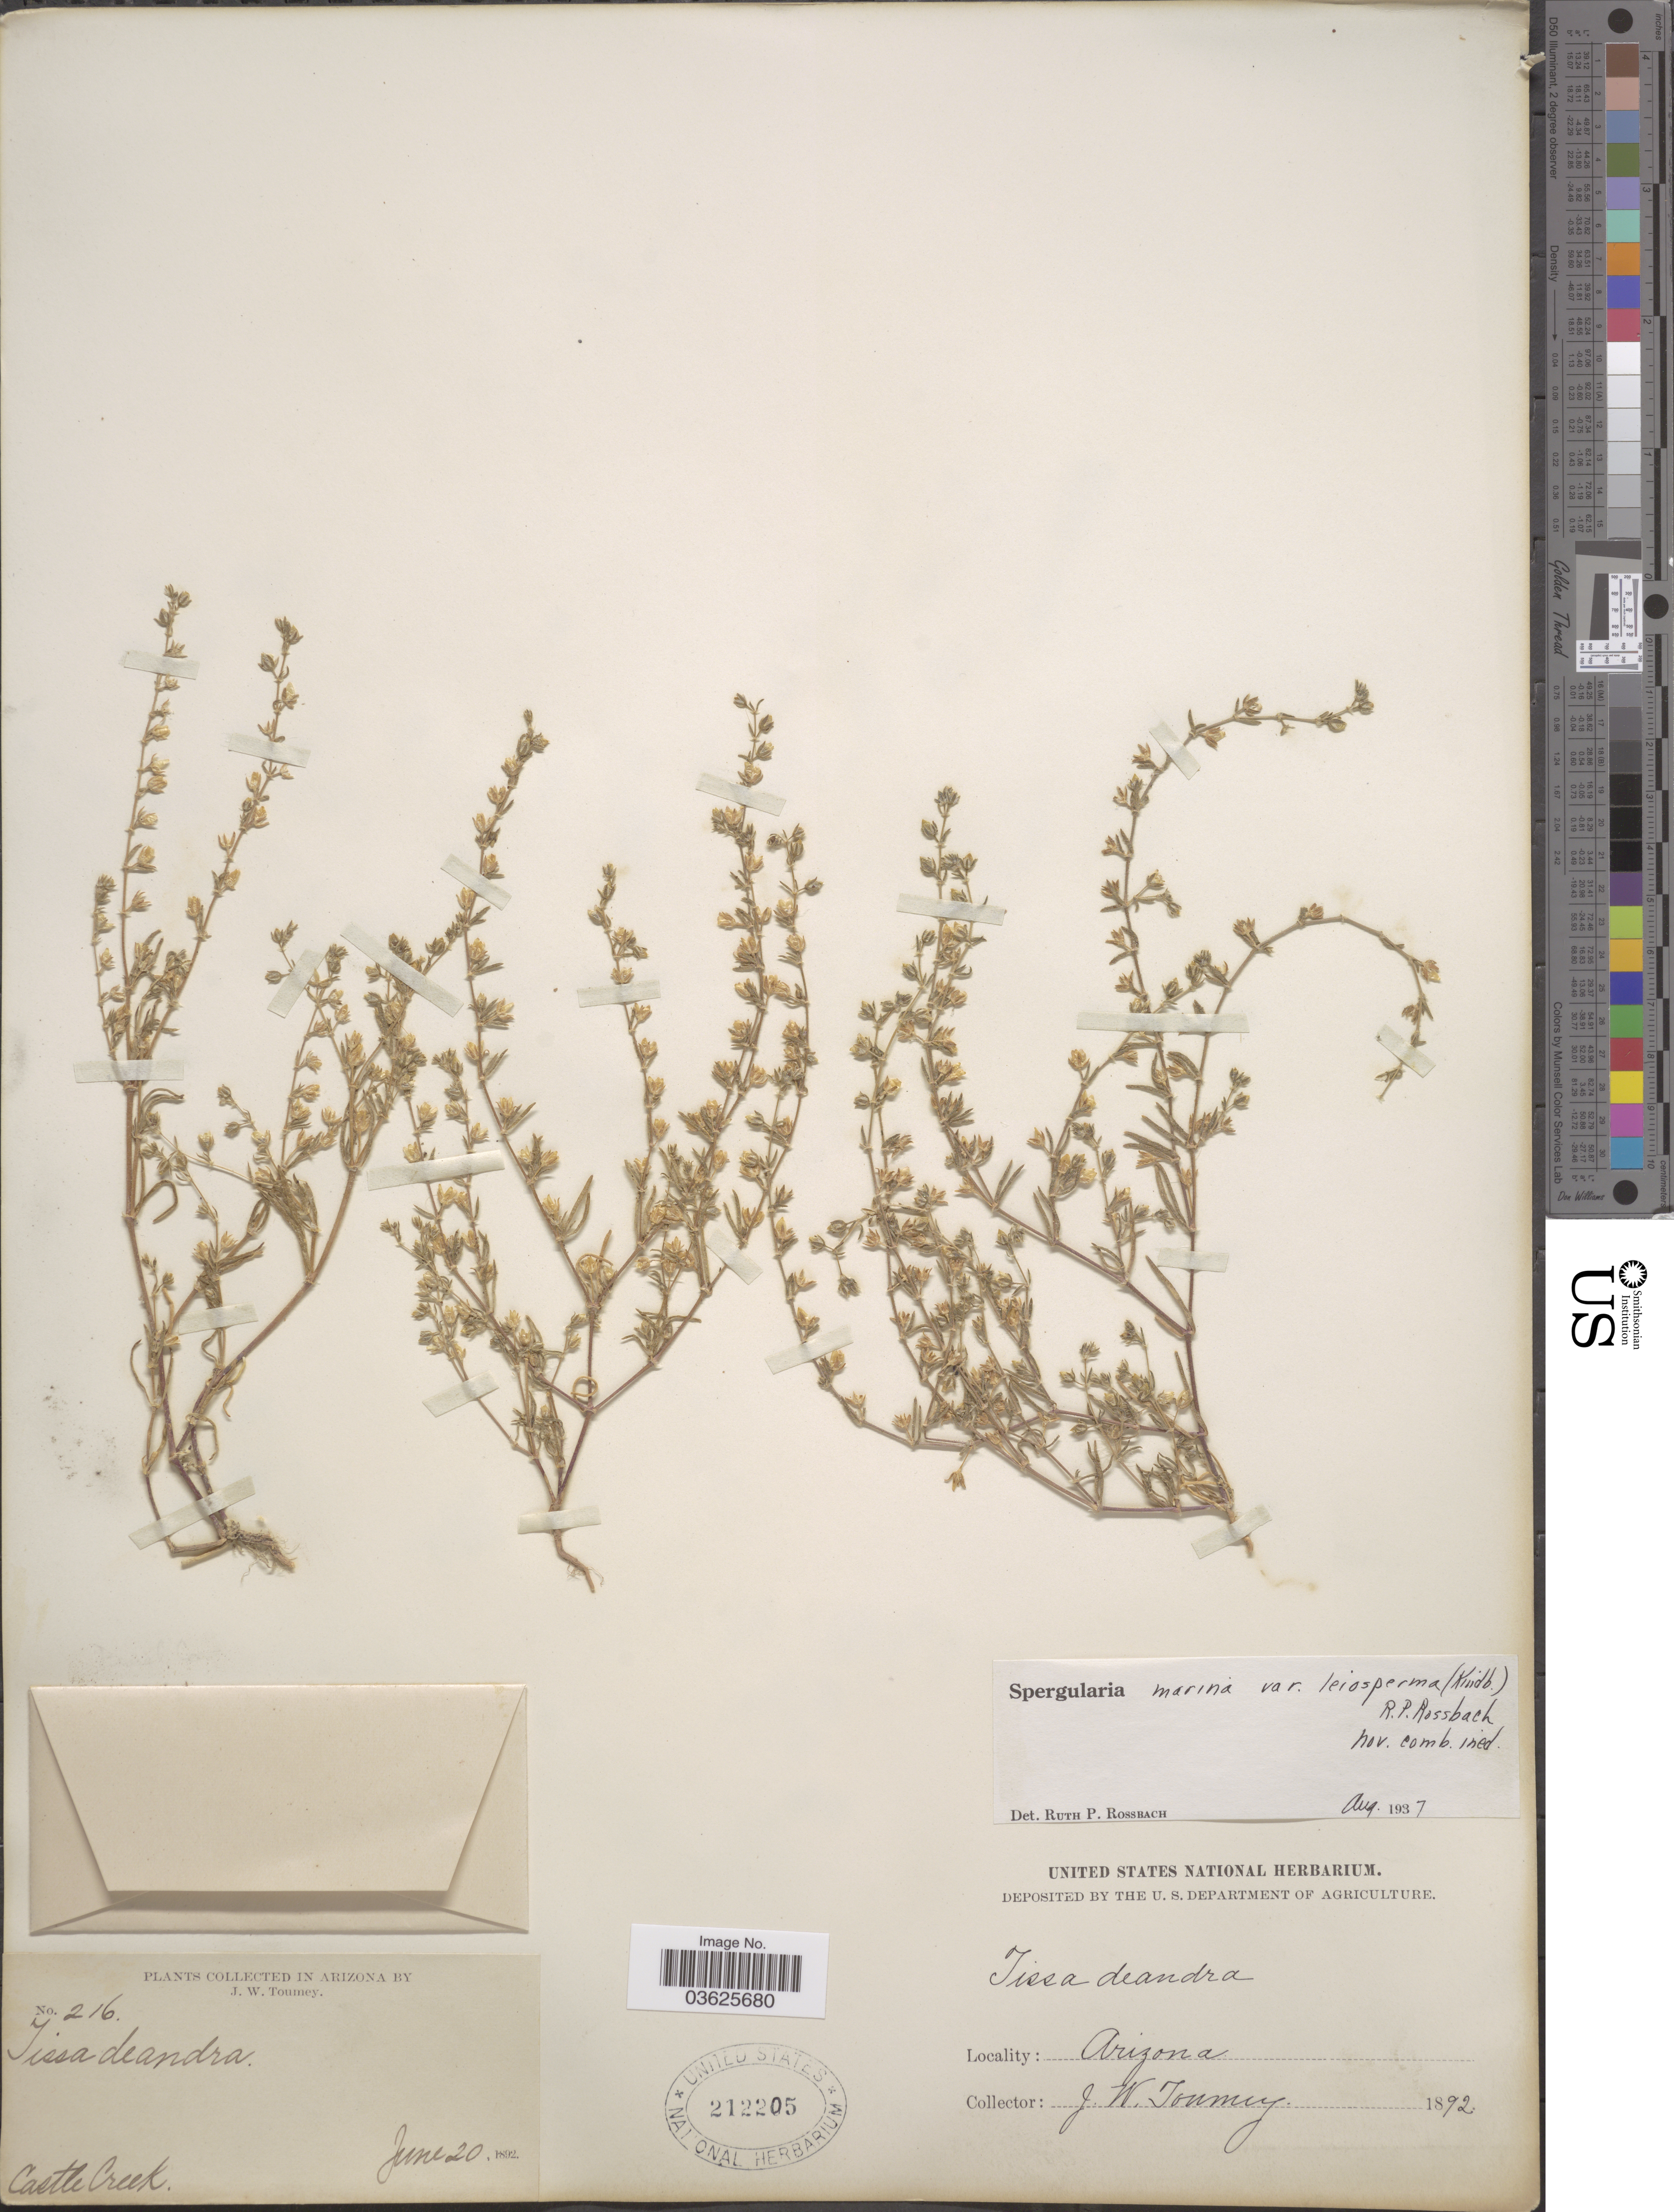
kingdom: Plantae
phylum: Tracheophyta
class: Magnoliopsida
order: Caryophyllales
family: Caryophyllaceae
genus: Spergularia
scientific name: Spergularia marina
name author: (L.) Griseb.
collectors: J. W. Toumey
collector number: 216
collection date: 1892-06-20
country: United States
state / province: Arizona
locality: Castle Creek.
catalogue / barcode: US 212205